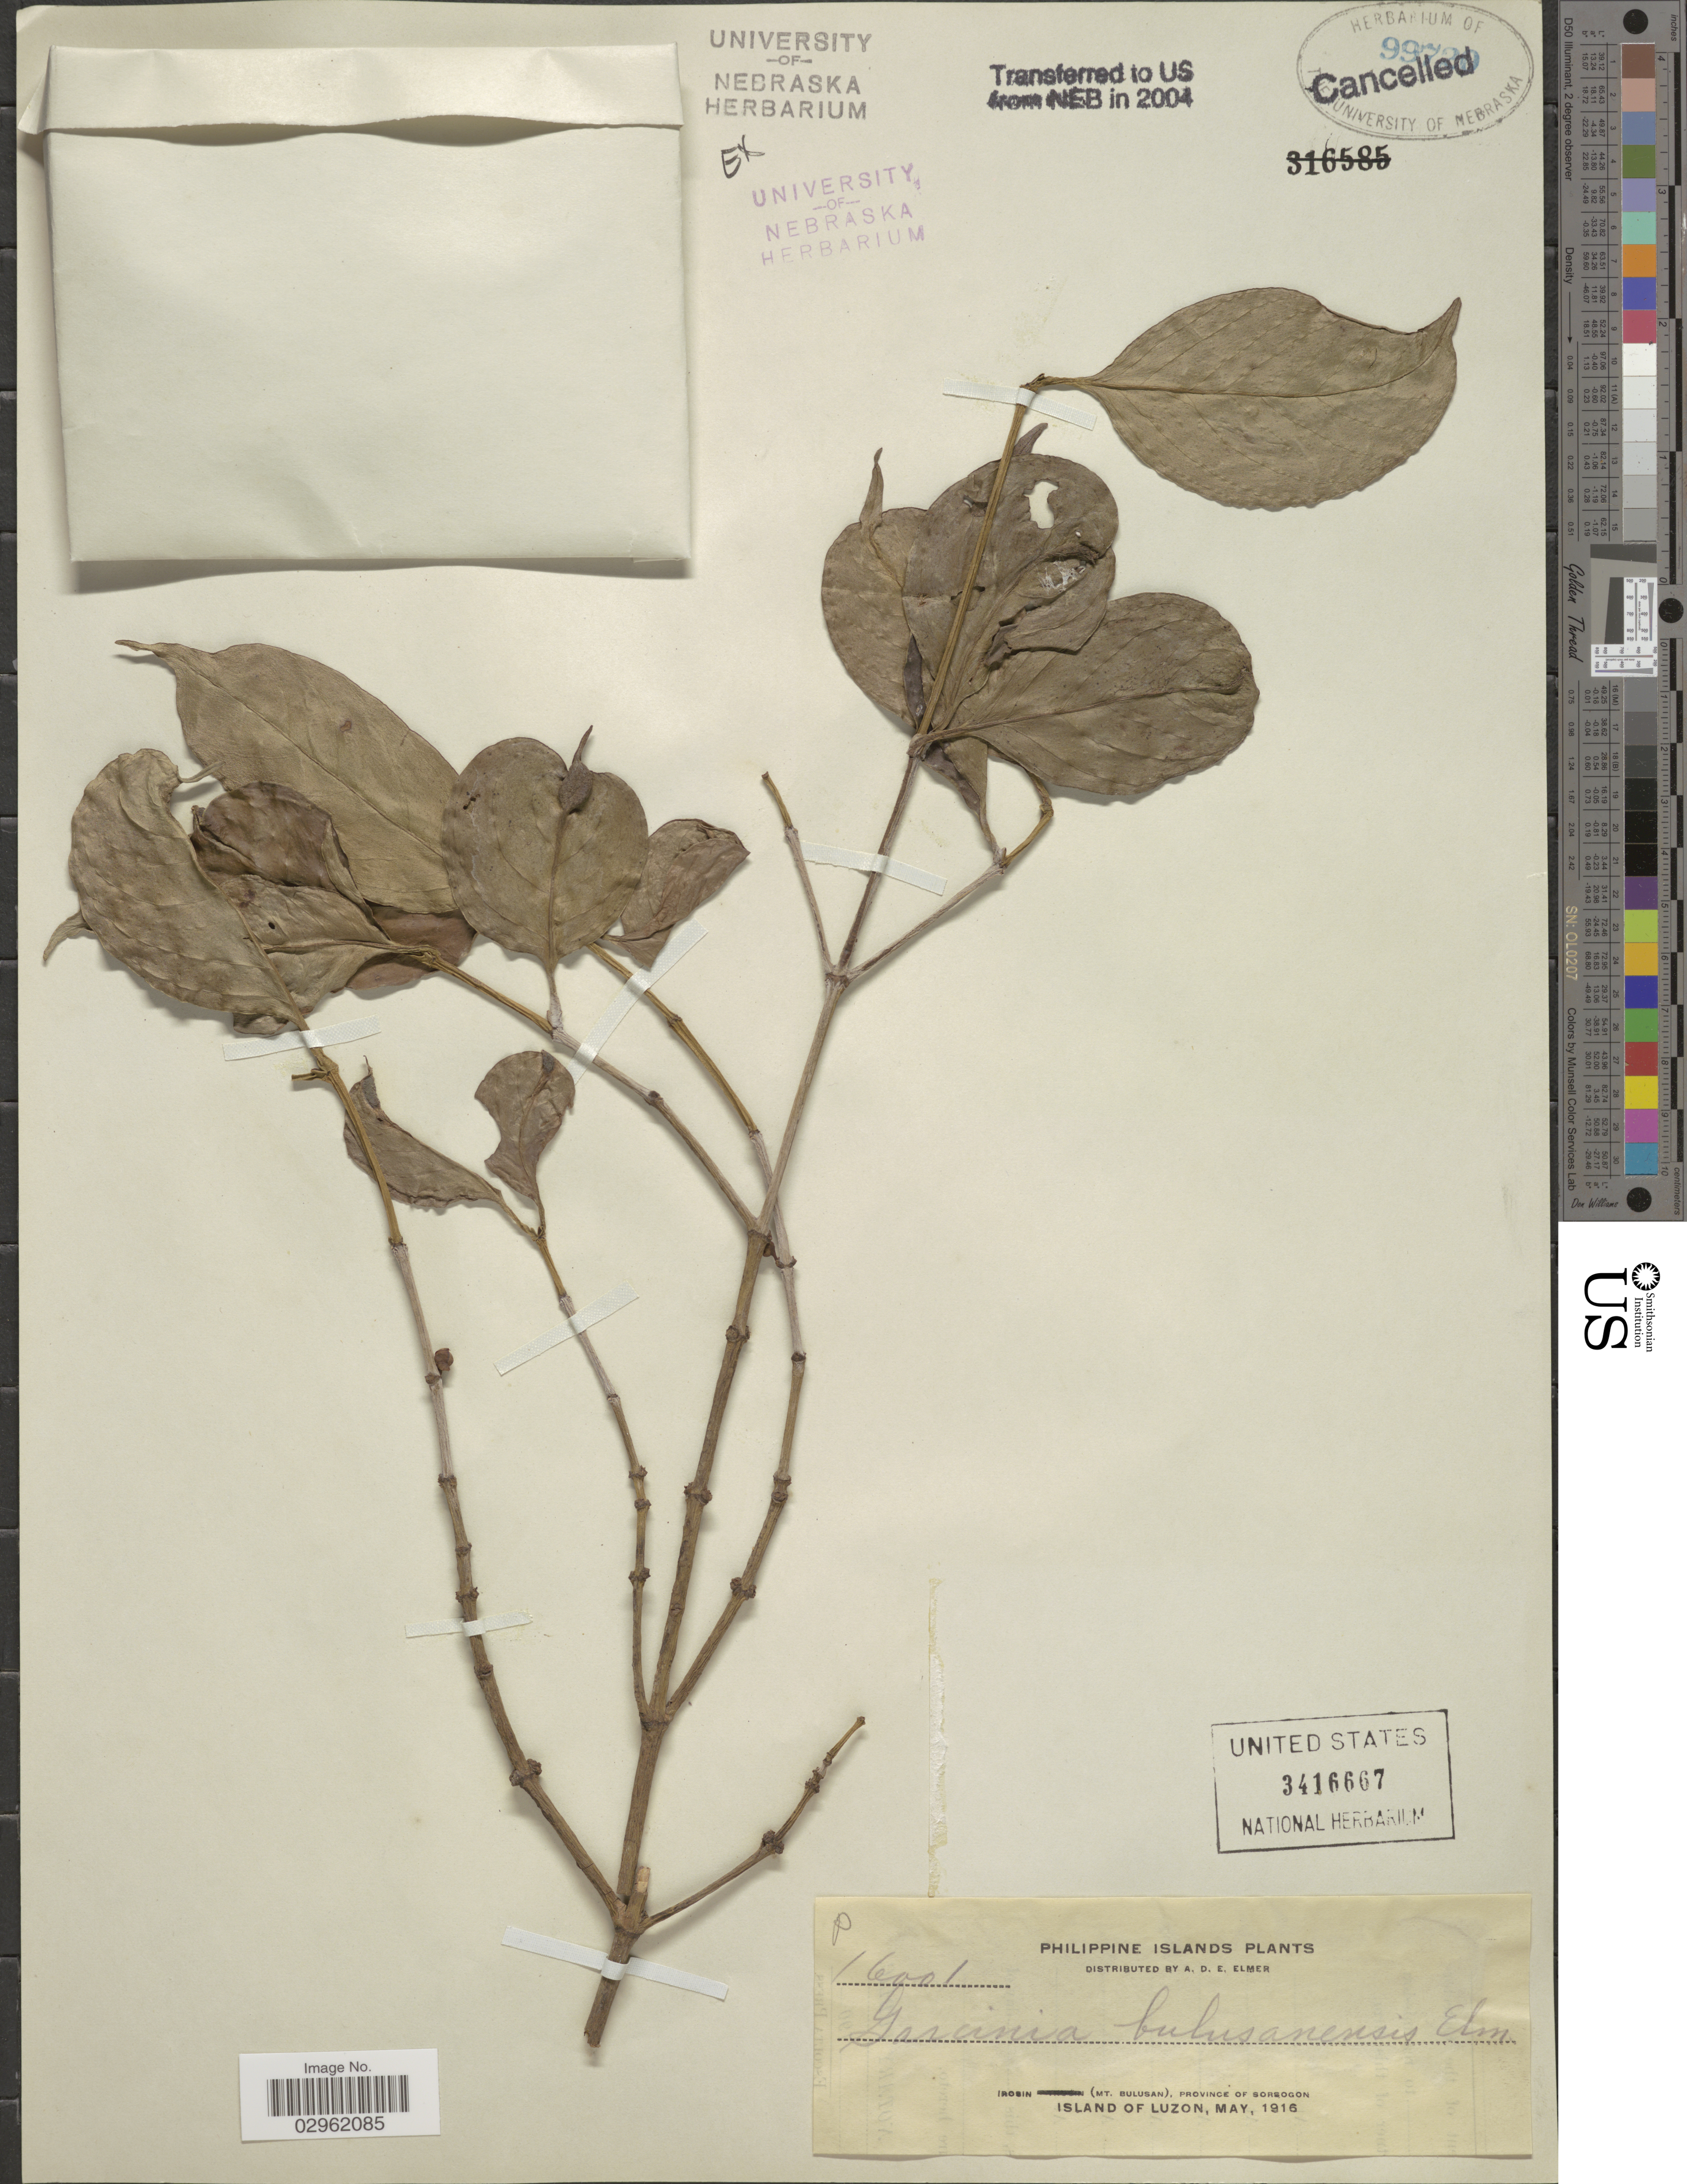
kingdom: Plantae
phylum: Tracheophyta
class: Magnoliopsida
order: Malpighiales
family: Clusiaceae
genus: Garcinia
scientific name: Garcinia busuangaensis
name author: Merr.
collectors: A. D. E. Elmer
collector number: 16001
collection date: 1916-05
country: Philippines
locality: Philippine Islands. Irosin (Mt. Bulusan), Province of Sorsogon. Island of Luzon.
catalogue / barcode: US 3416667